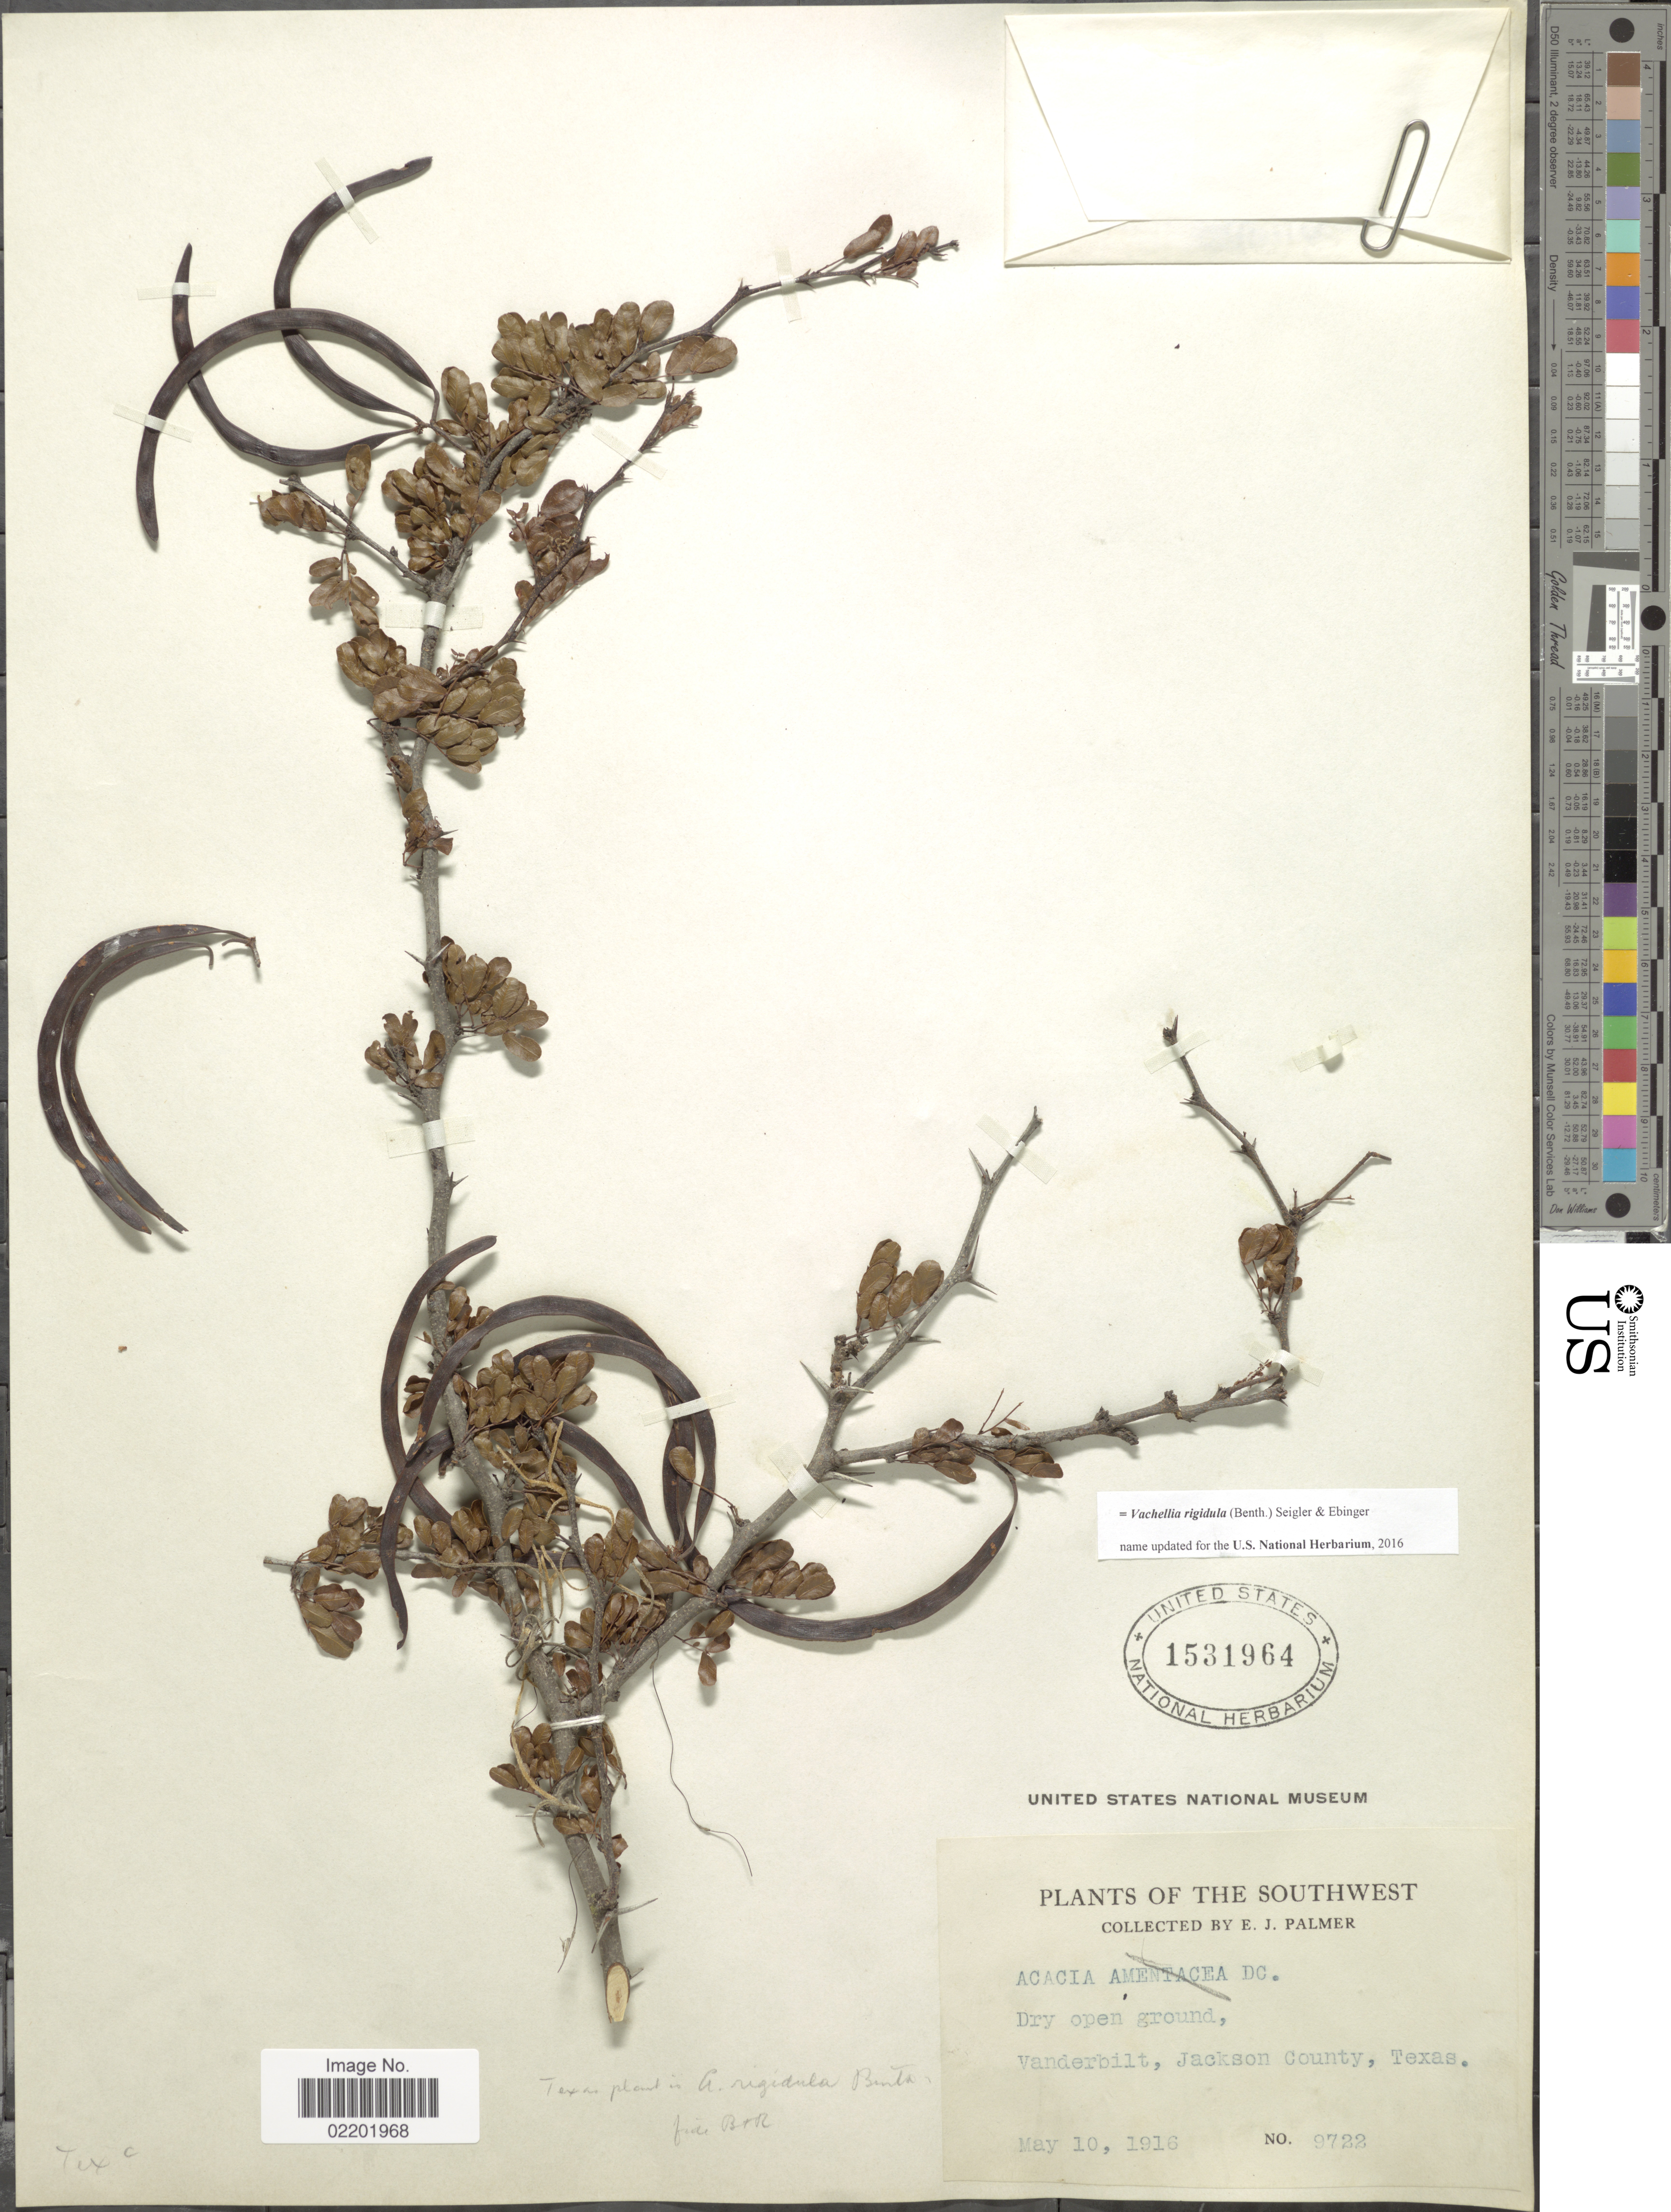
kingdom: Plantae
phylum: Tracheophyta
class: Magnoliopsida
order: Fabales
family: Fabaceae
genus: Vachellia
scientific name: Vachellia rigidula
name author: (Benth.) Seigler & Ebinger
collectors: E. J. Palmer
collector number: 9722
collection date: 1916-05-10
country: United States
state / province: Texas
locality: The Southwest, Vanderbilt, Jackson County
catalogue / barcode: US 1531964